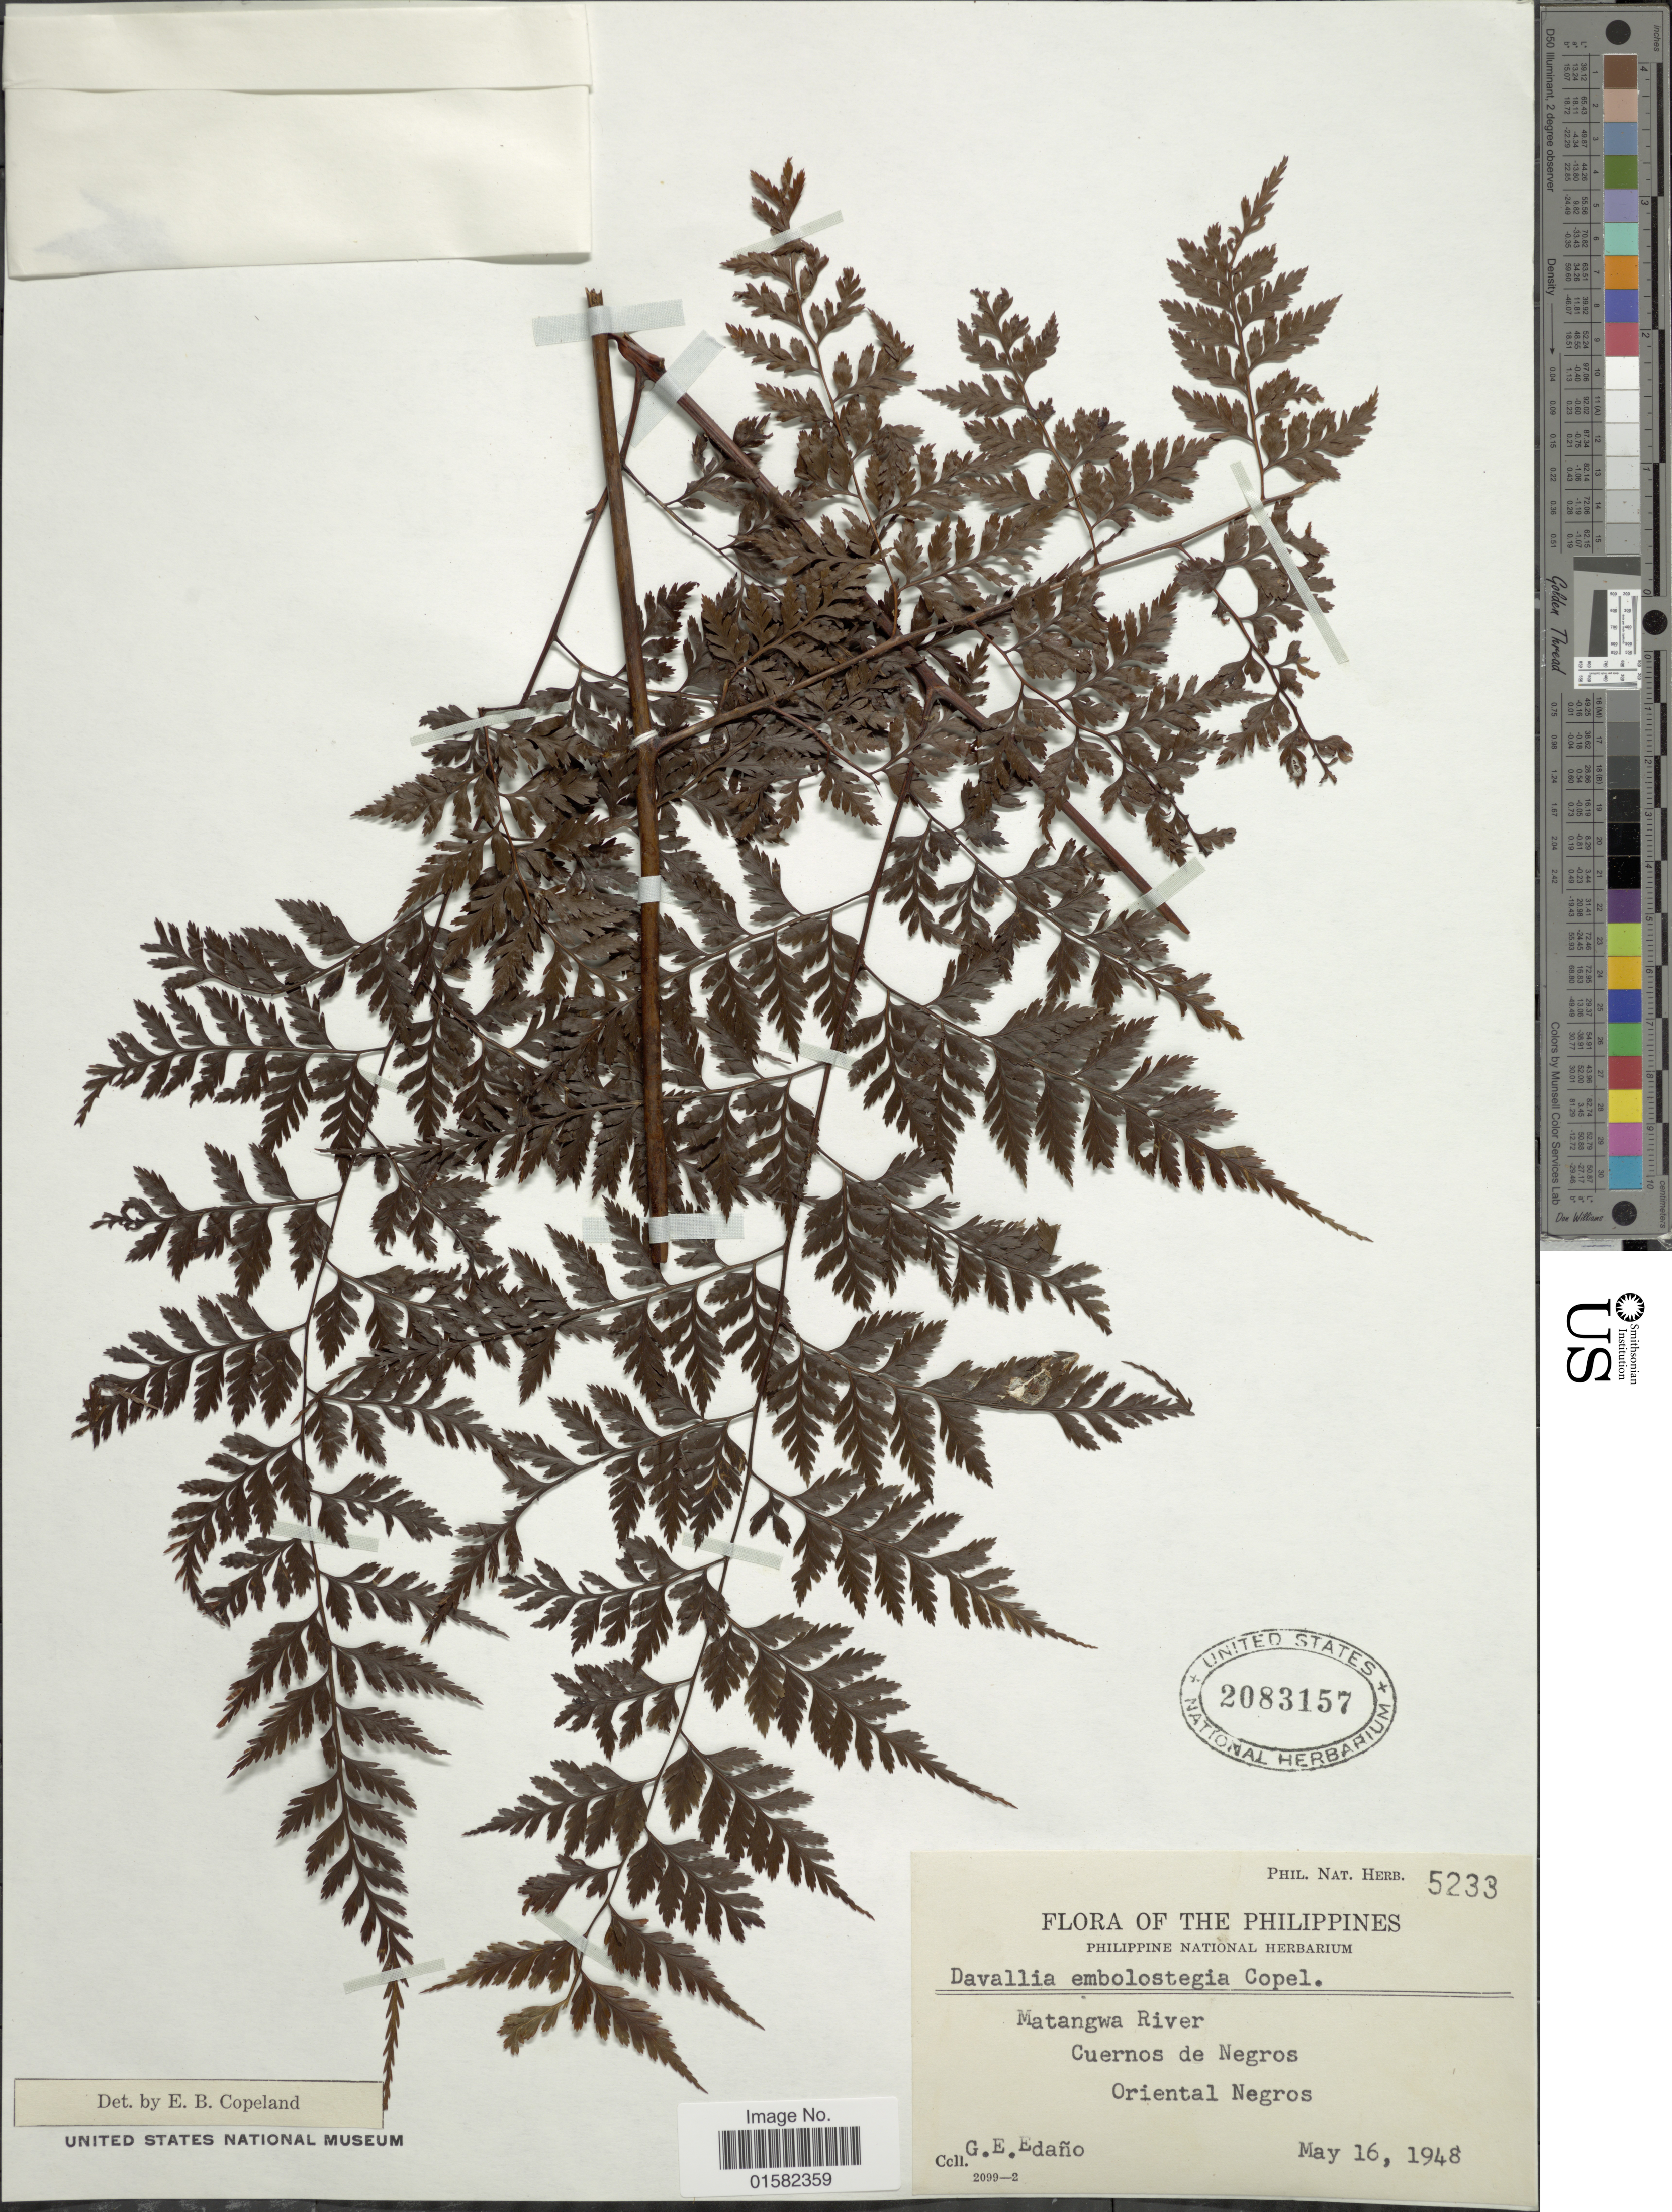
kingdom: Plantae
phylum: Tracheophyta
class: Polypodiopsida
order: Polypodiales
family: Davalliaceae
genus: Wibelia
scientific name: Wibelia embolostegia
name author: (Colla) M. Kato & Tsutsumi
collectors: G. E. Edaño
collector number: Phil. Nat. Herb 5233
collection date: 1948-05-16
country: Philippines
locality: Matangwa River, Cuernos de Negros, Oriental Negros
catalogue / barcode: US 2083157